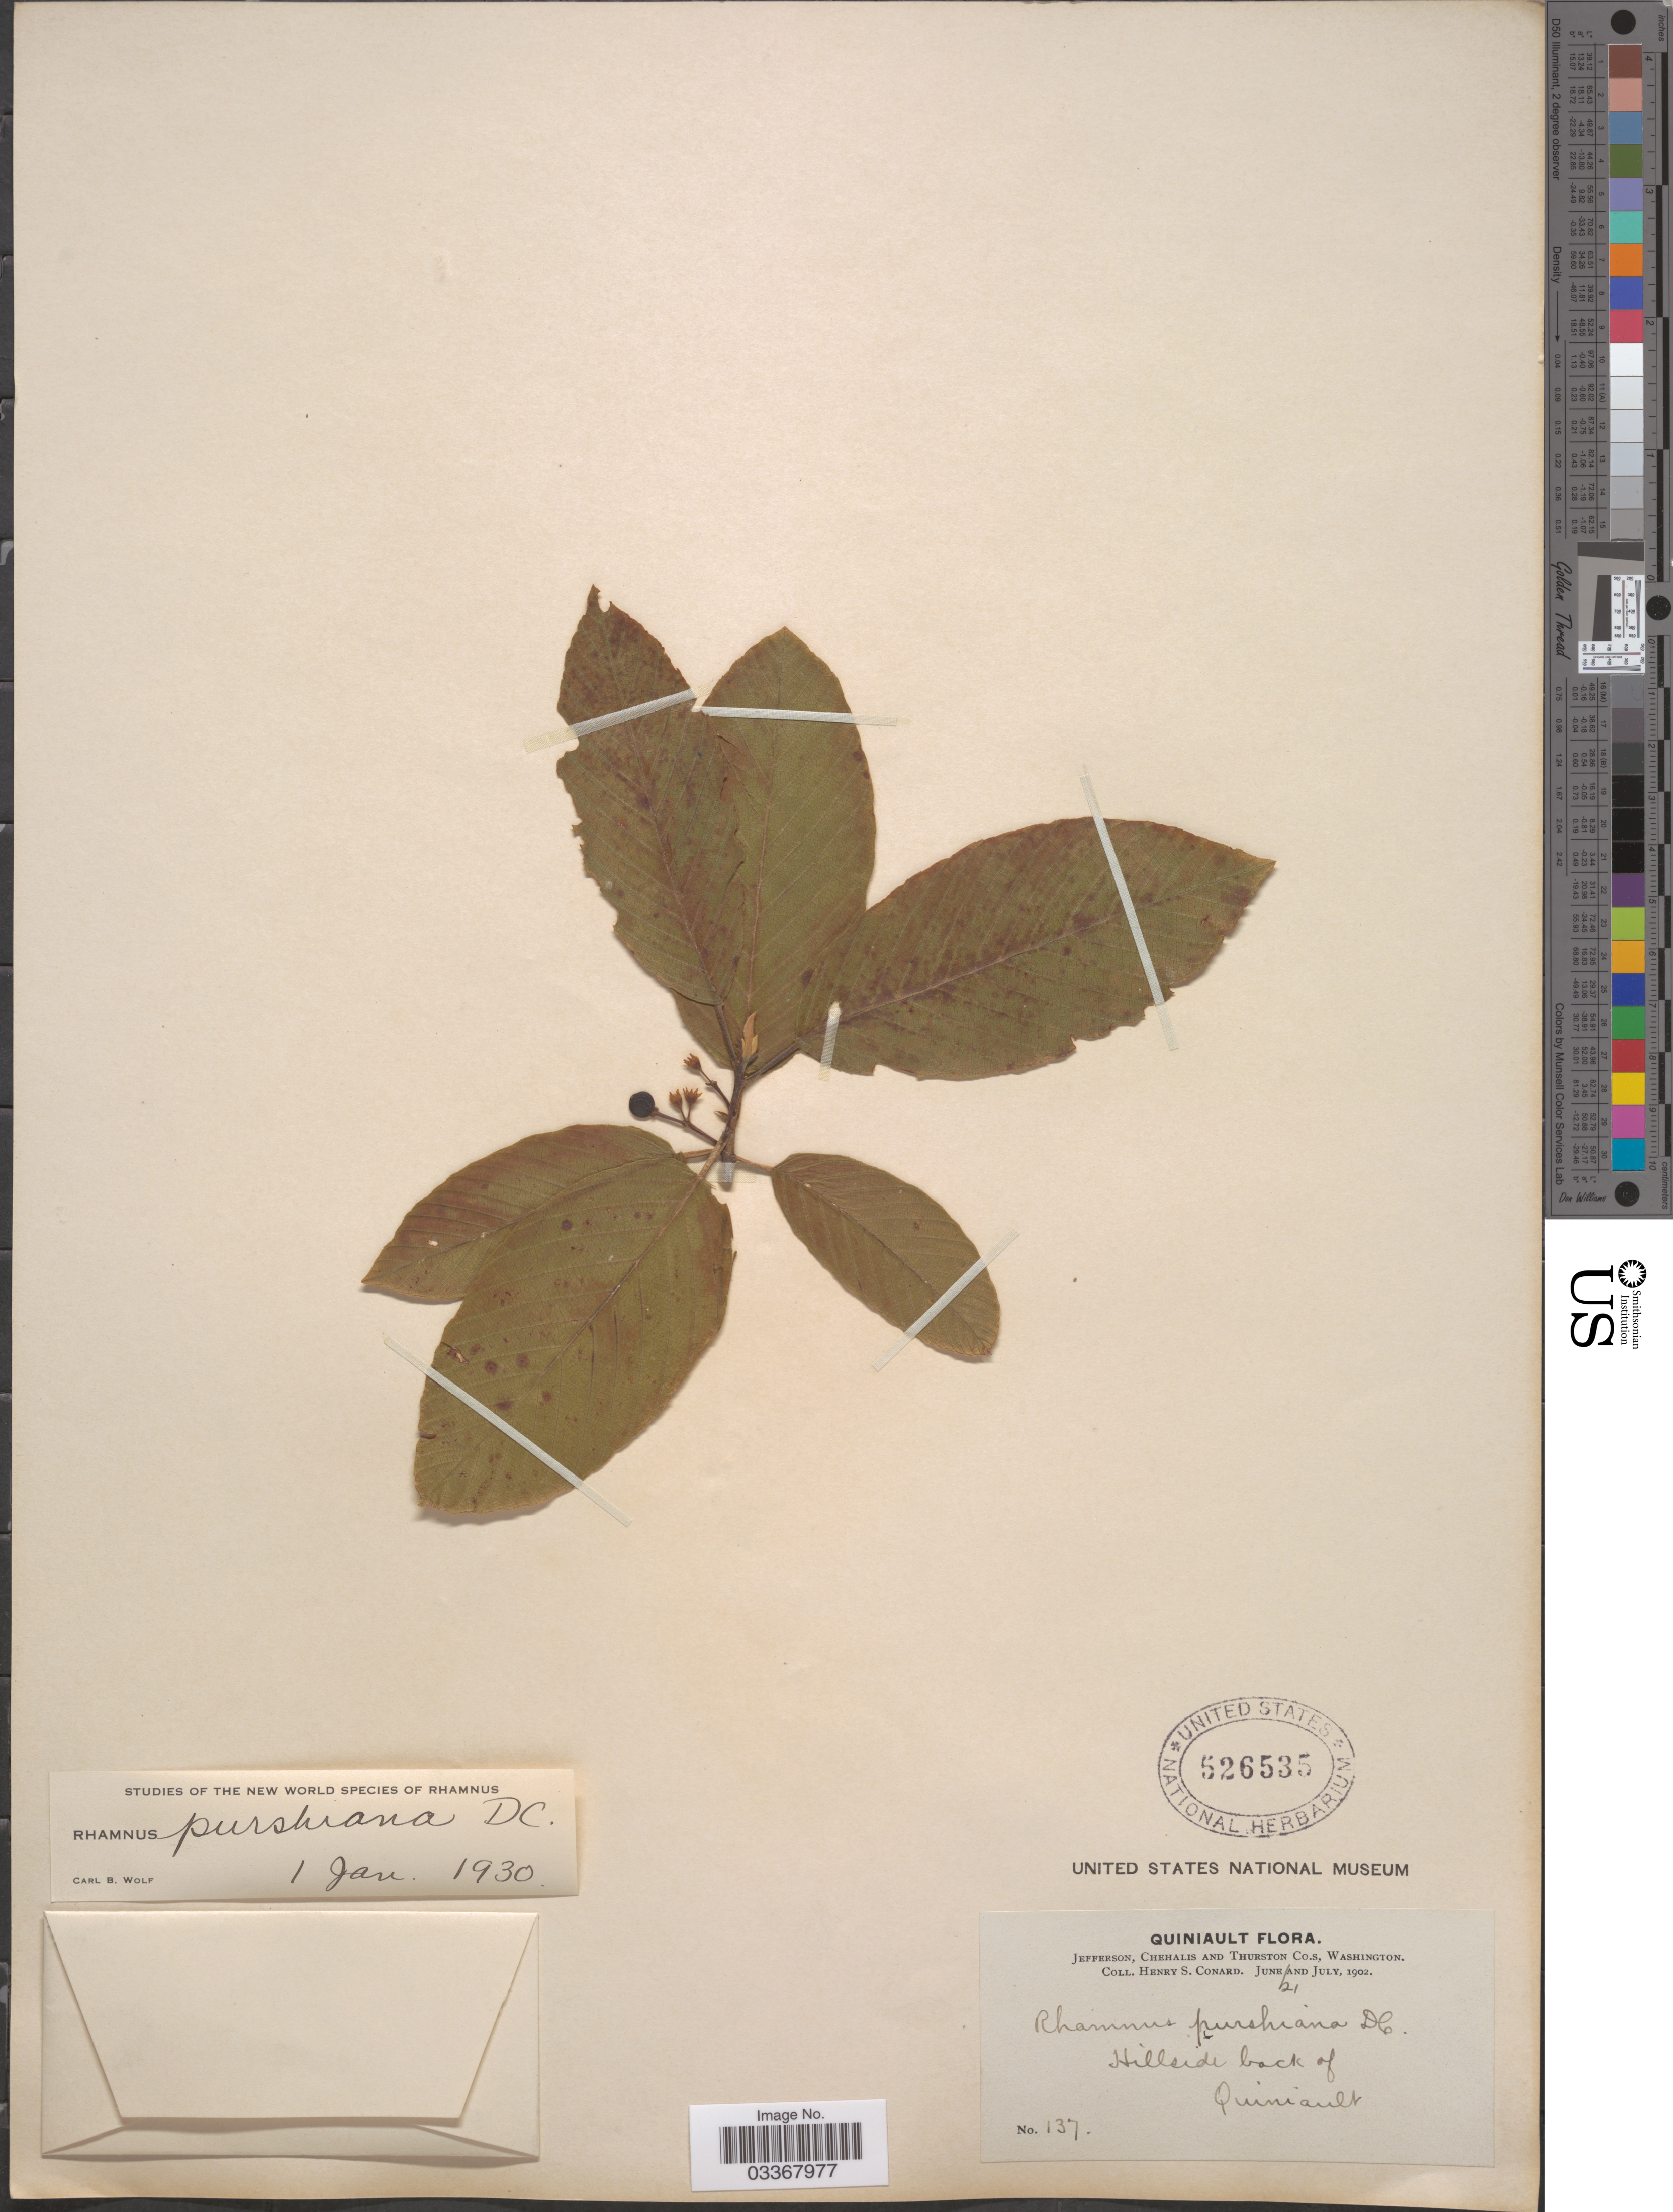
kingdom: Plantae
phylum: Tracheophyta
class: Magnoliopsida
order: Rosales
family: Rhamnaceae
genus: Frangula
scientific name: Frangula purshiana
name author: (DC.) A. Gray ex J.G. Cooper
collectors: H. S. Conard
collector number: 137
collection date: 1902-06-21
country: United States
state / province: Washington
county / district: Thurston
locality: Quiniault, Jefferson, Chehalis and Thurston Co.s, Hillside back of Quiniault.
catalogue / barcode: US 526535